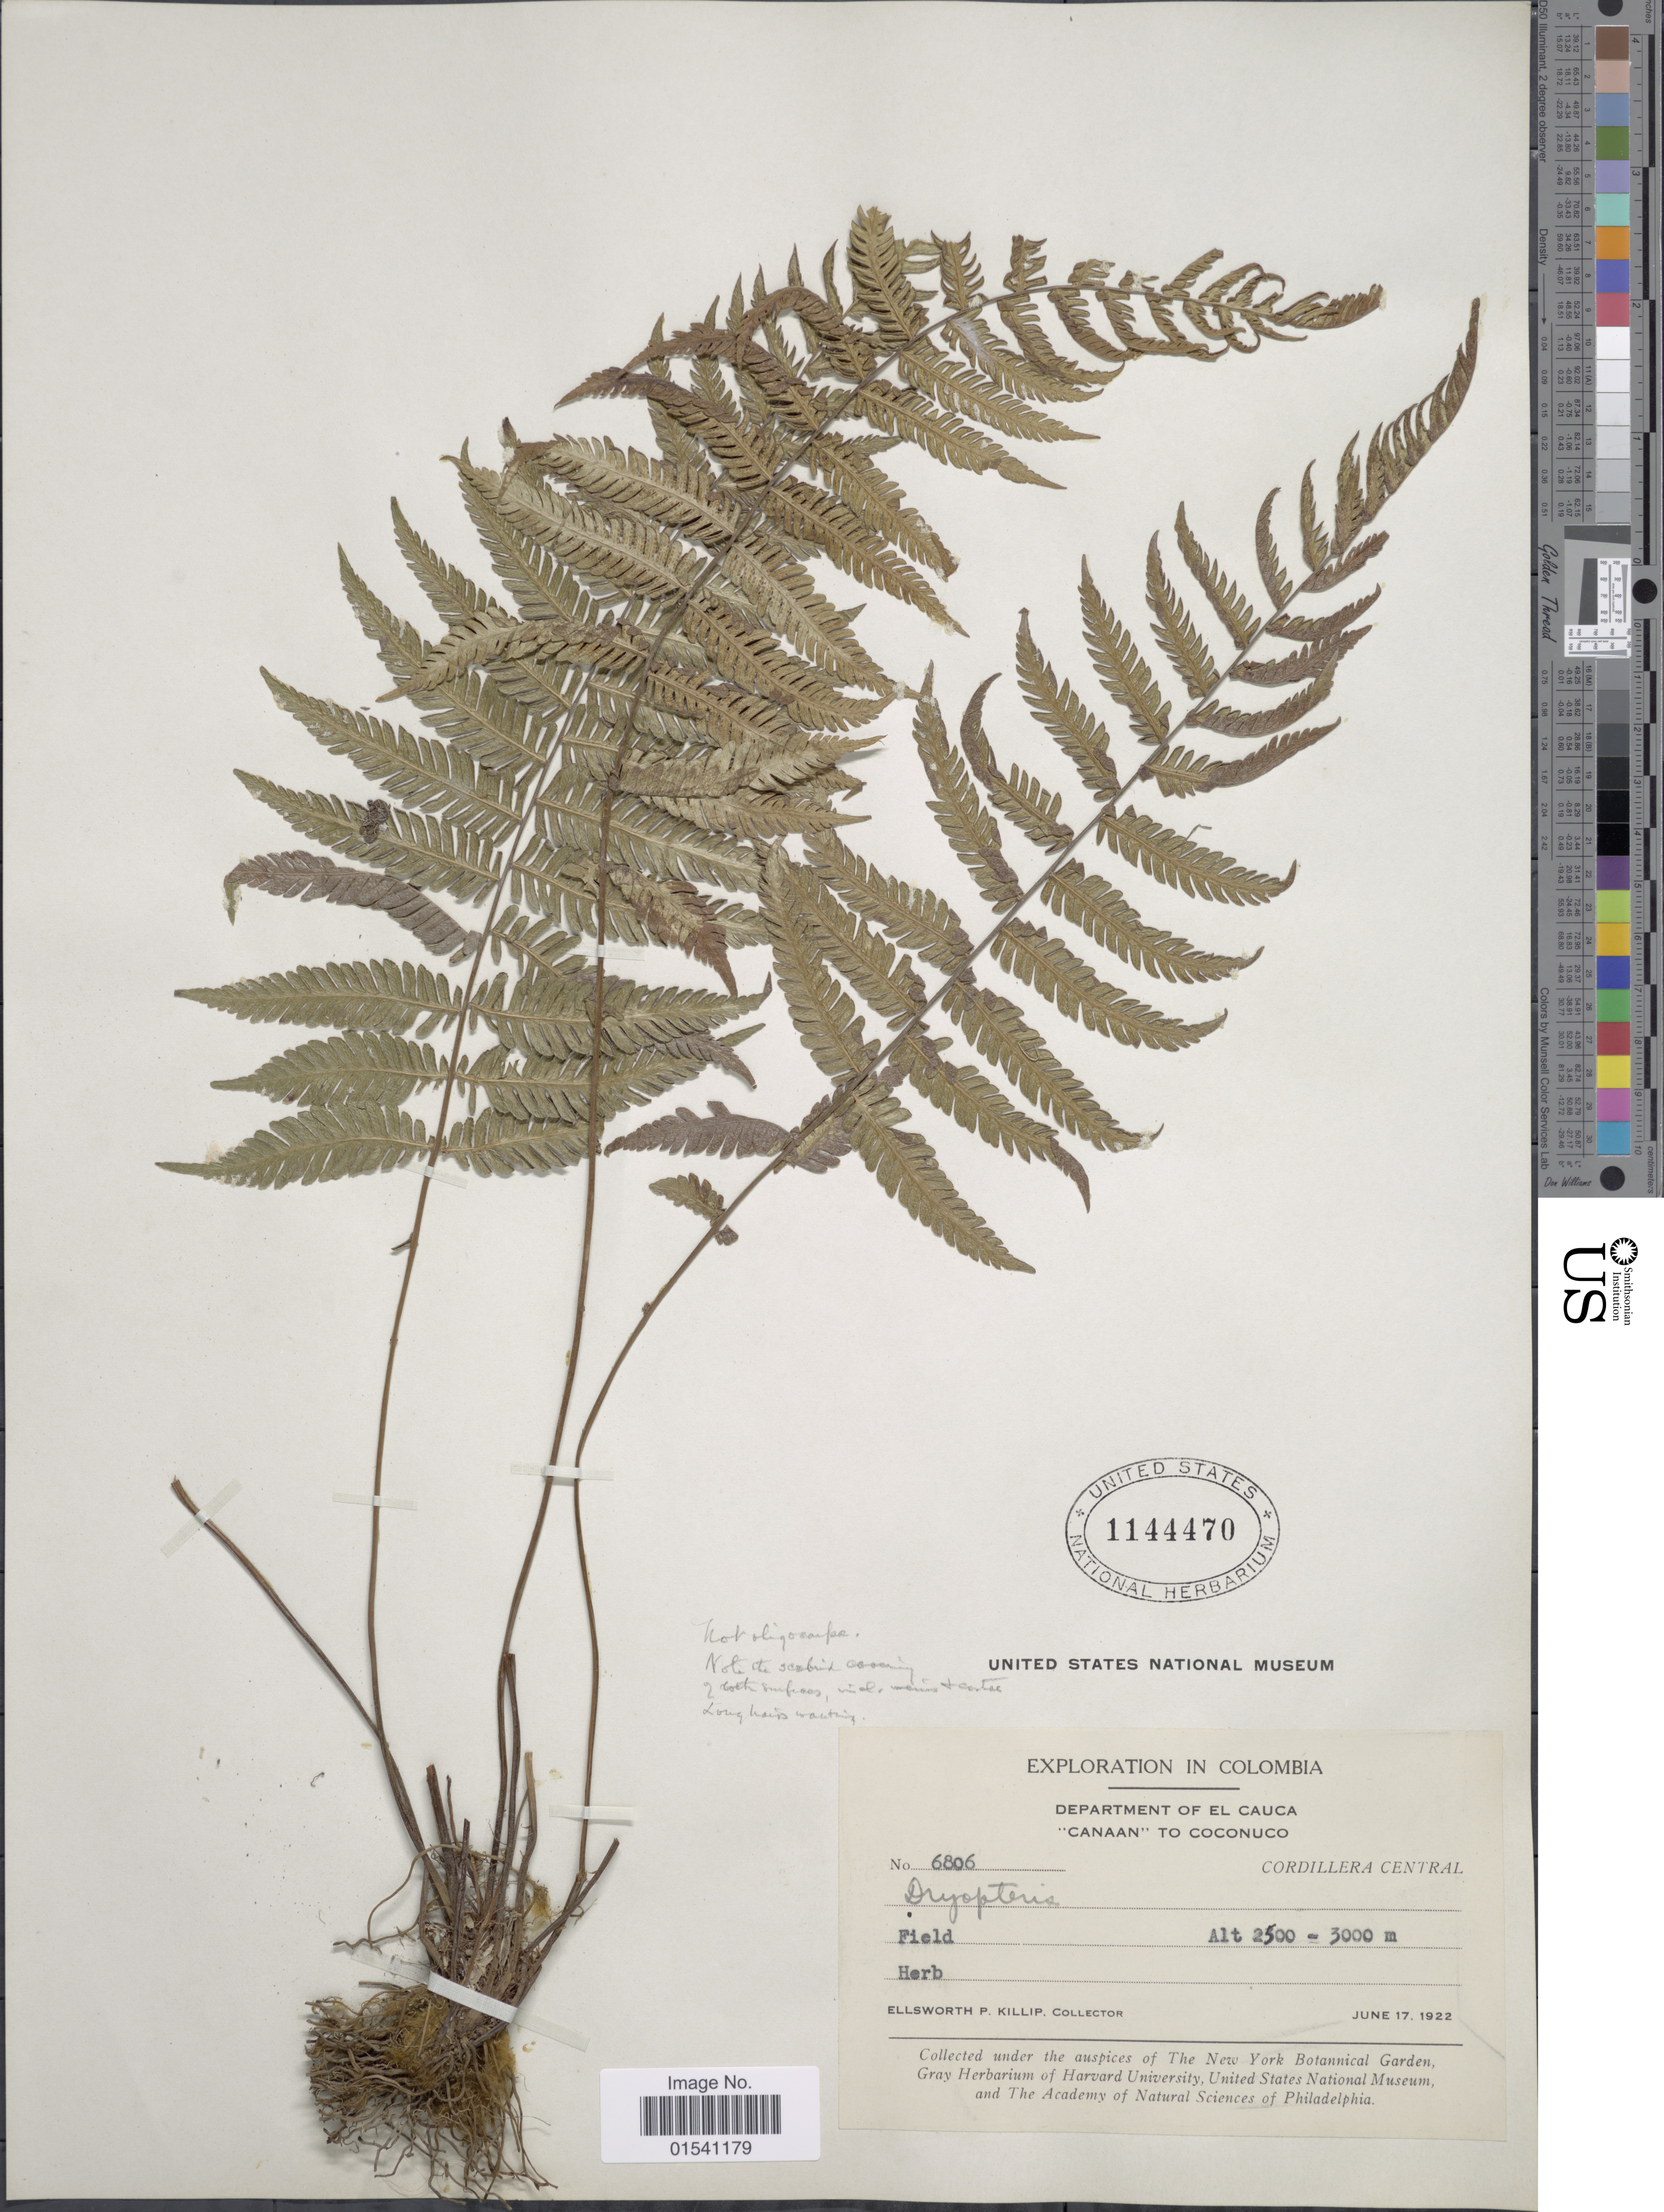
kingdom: Plantae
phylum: Tracheophyta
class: Polypodiopsida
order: Polypodiales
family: Thelypteridaceae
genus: Amauropelta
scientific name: Amauropelta sp.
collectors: E. P. Killip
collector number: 6806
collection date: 1922-06-17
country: Colombia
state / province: Cauca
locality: Department of El Cauca 'Canaan' to Coconuco, Cordillera Central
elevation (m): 2500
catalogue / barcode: US 1144470